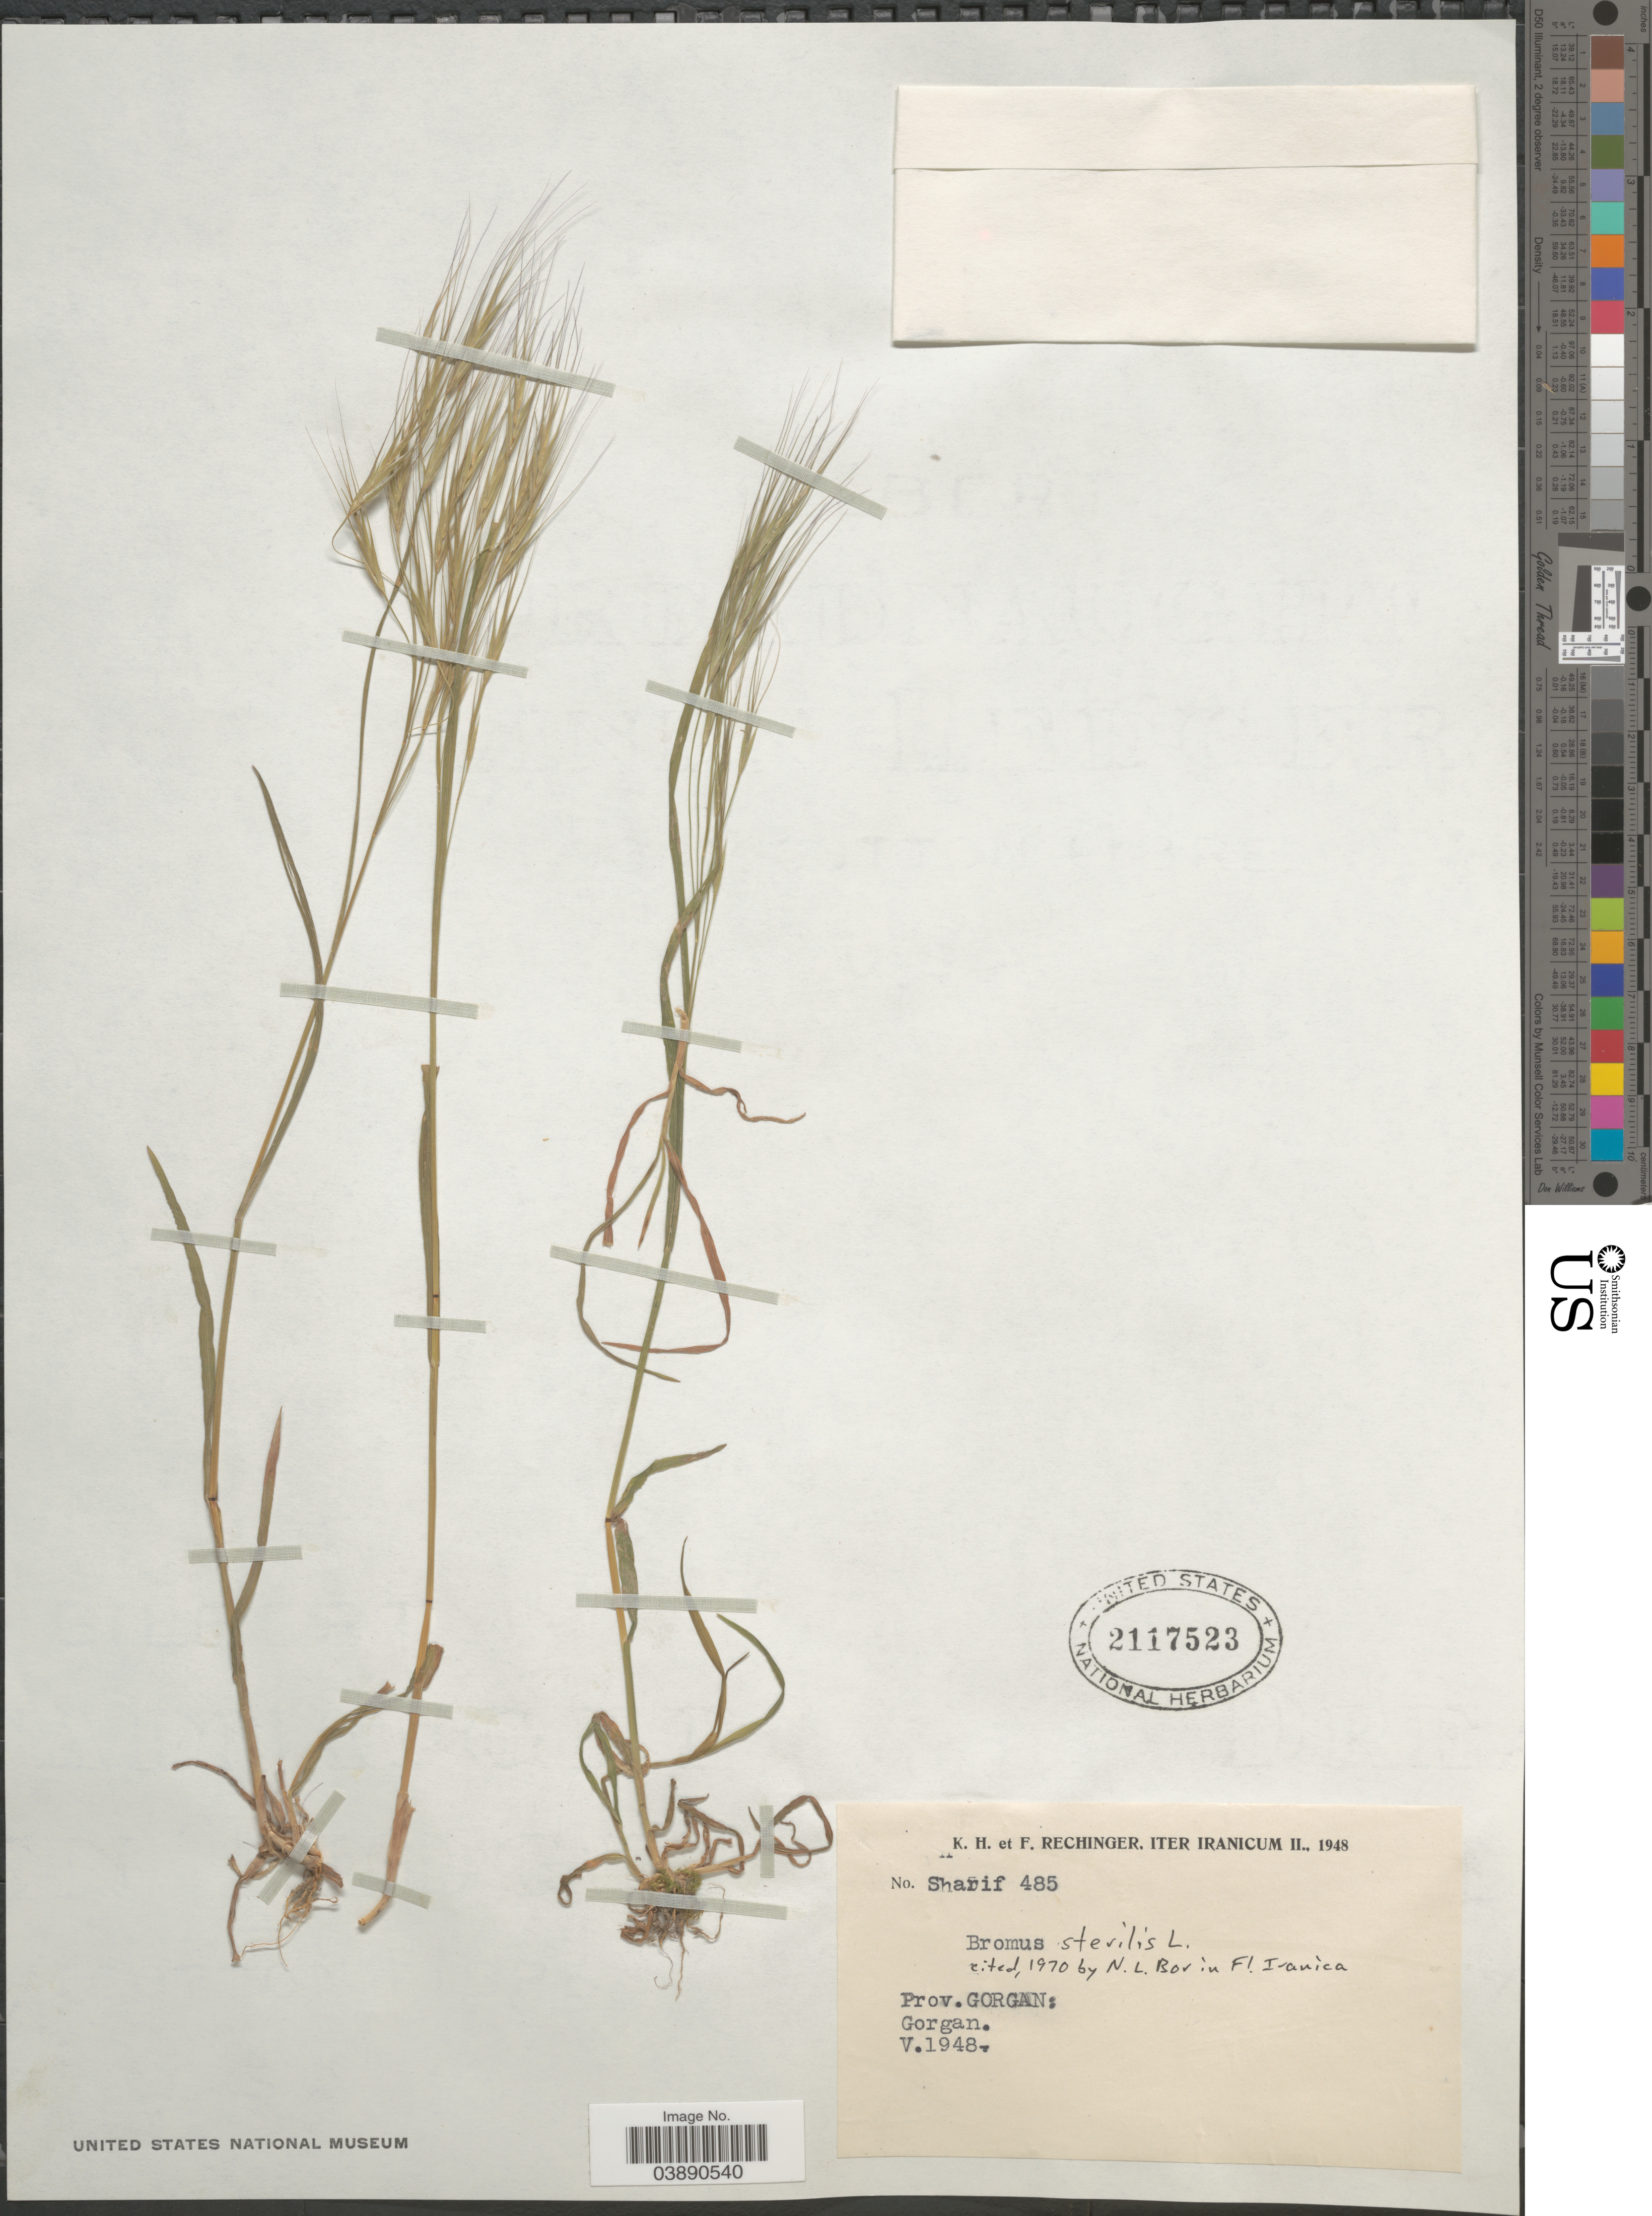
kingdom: Plantae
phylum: Tracheophyta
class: Liliopsida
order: Poales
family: Poaceae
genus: Bromus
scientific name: Bromus sterilis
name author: L.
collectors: K. H. Rechinger & F. Rechinger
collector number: Sharif 485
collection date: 1948-05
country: Iran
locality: Iter Iranicum II., 1948. Prov. Gorgan: Gorgan.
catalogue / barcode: US 2117523